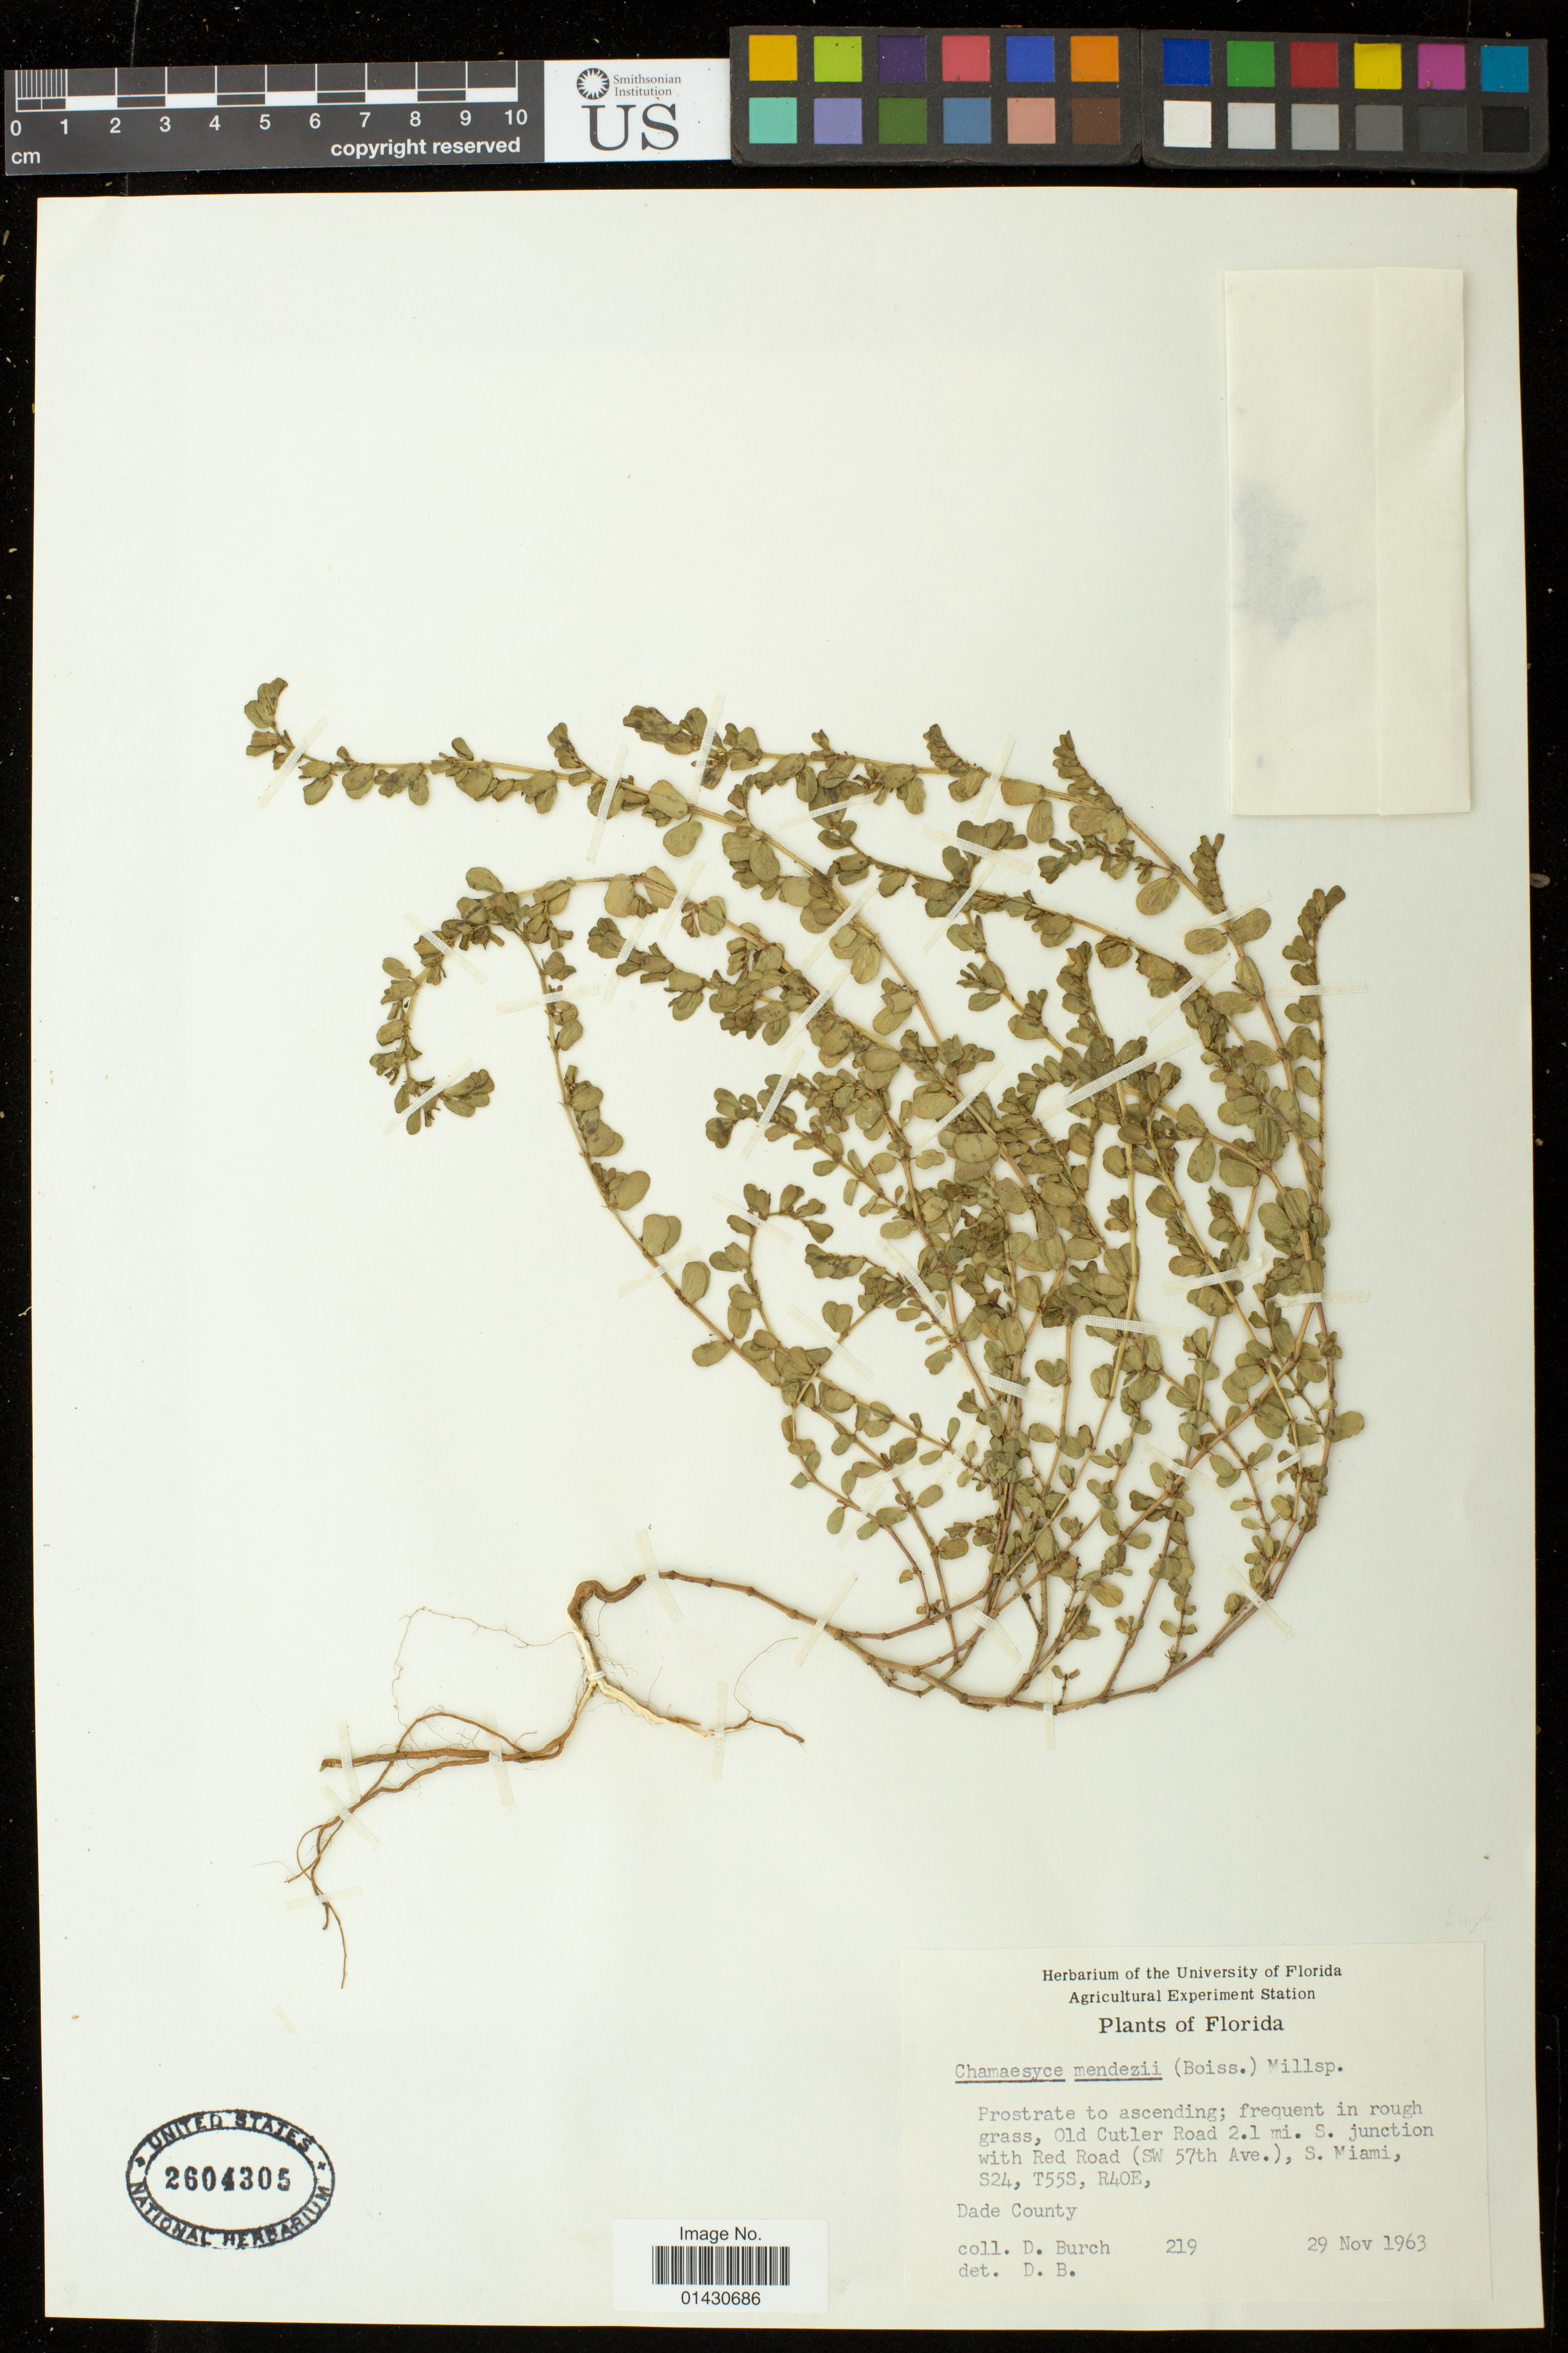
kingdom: Plantae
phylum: Tracheophyta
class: Magnoliopsida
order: Malpighiales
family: Euphorbiaceae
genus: Euphorbia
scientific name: Euphorbia mendezii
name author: Boiss.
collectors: D. G. Burch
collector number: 219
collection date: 1963-11-29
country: United States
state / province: Florida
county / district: Miami-Dade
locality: Old Cutler Road 2.1 mi. S. junction with Red Road (SW 57th Ave.), S. Miami, S24, T55S, R40E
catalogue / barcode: US 2604305